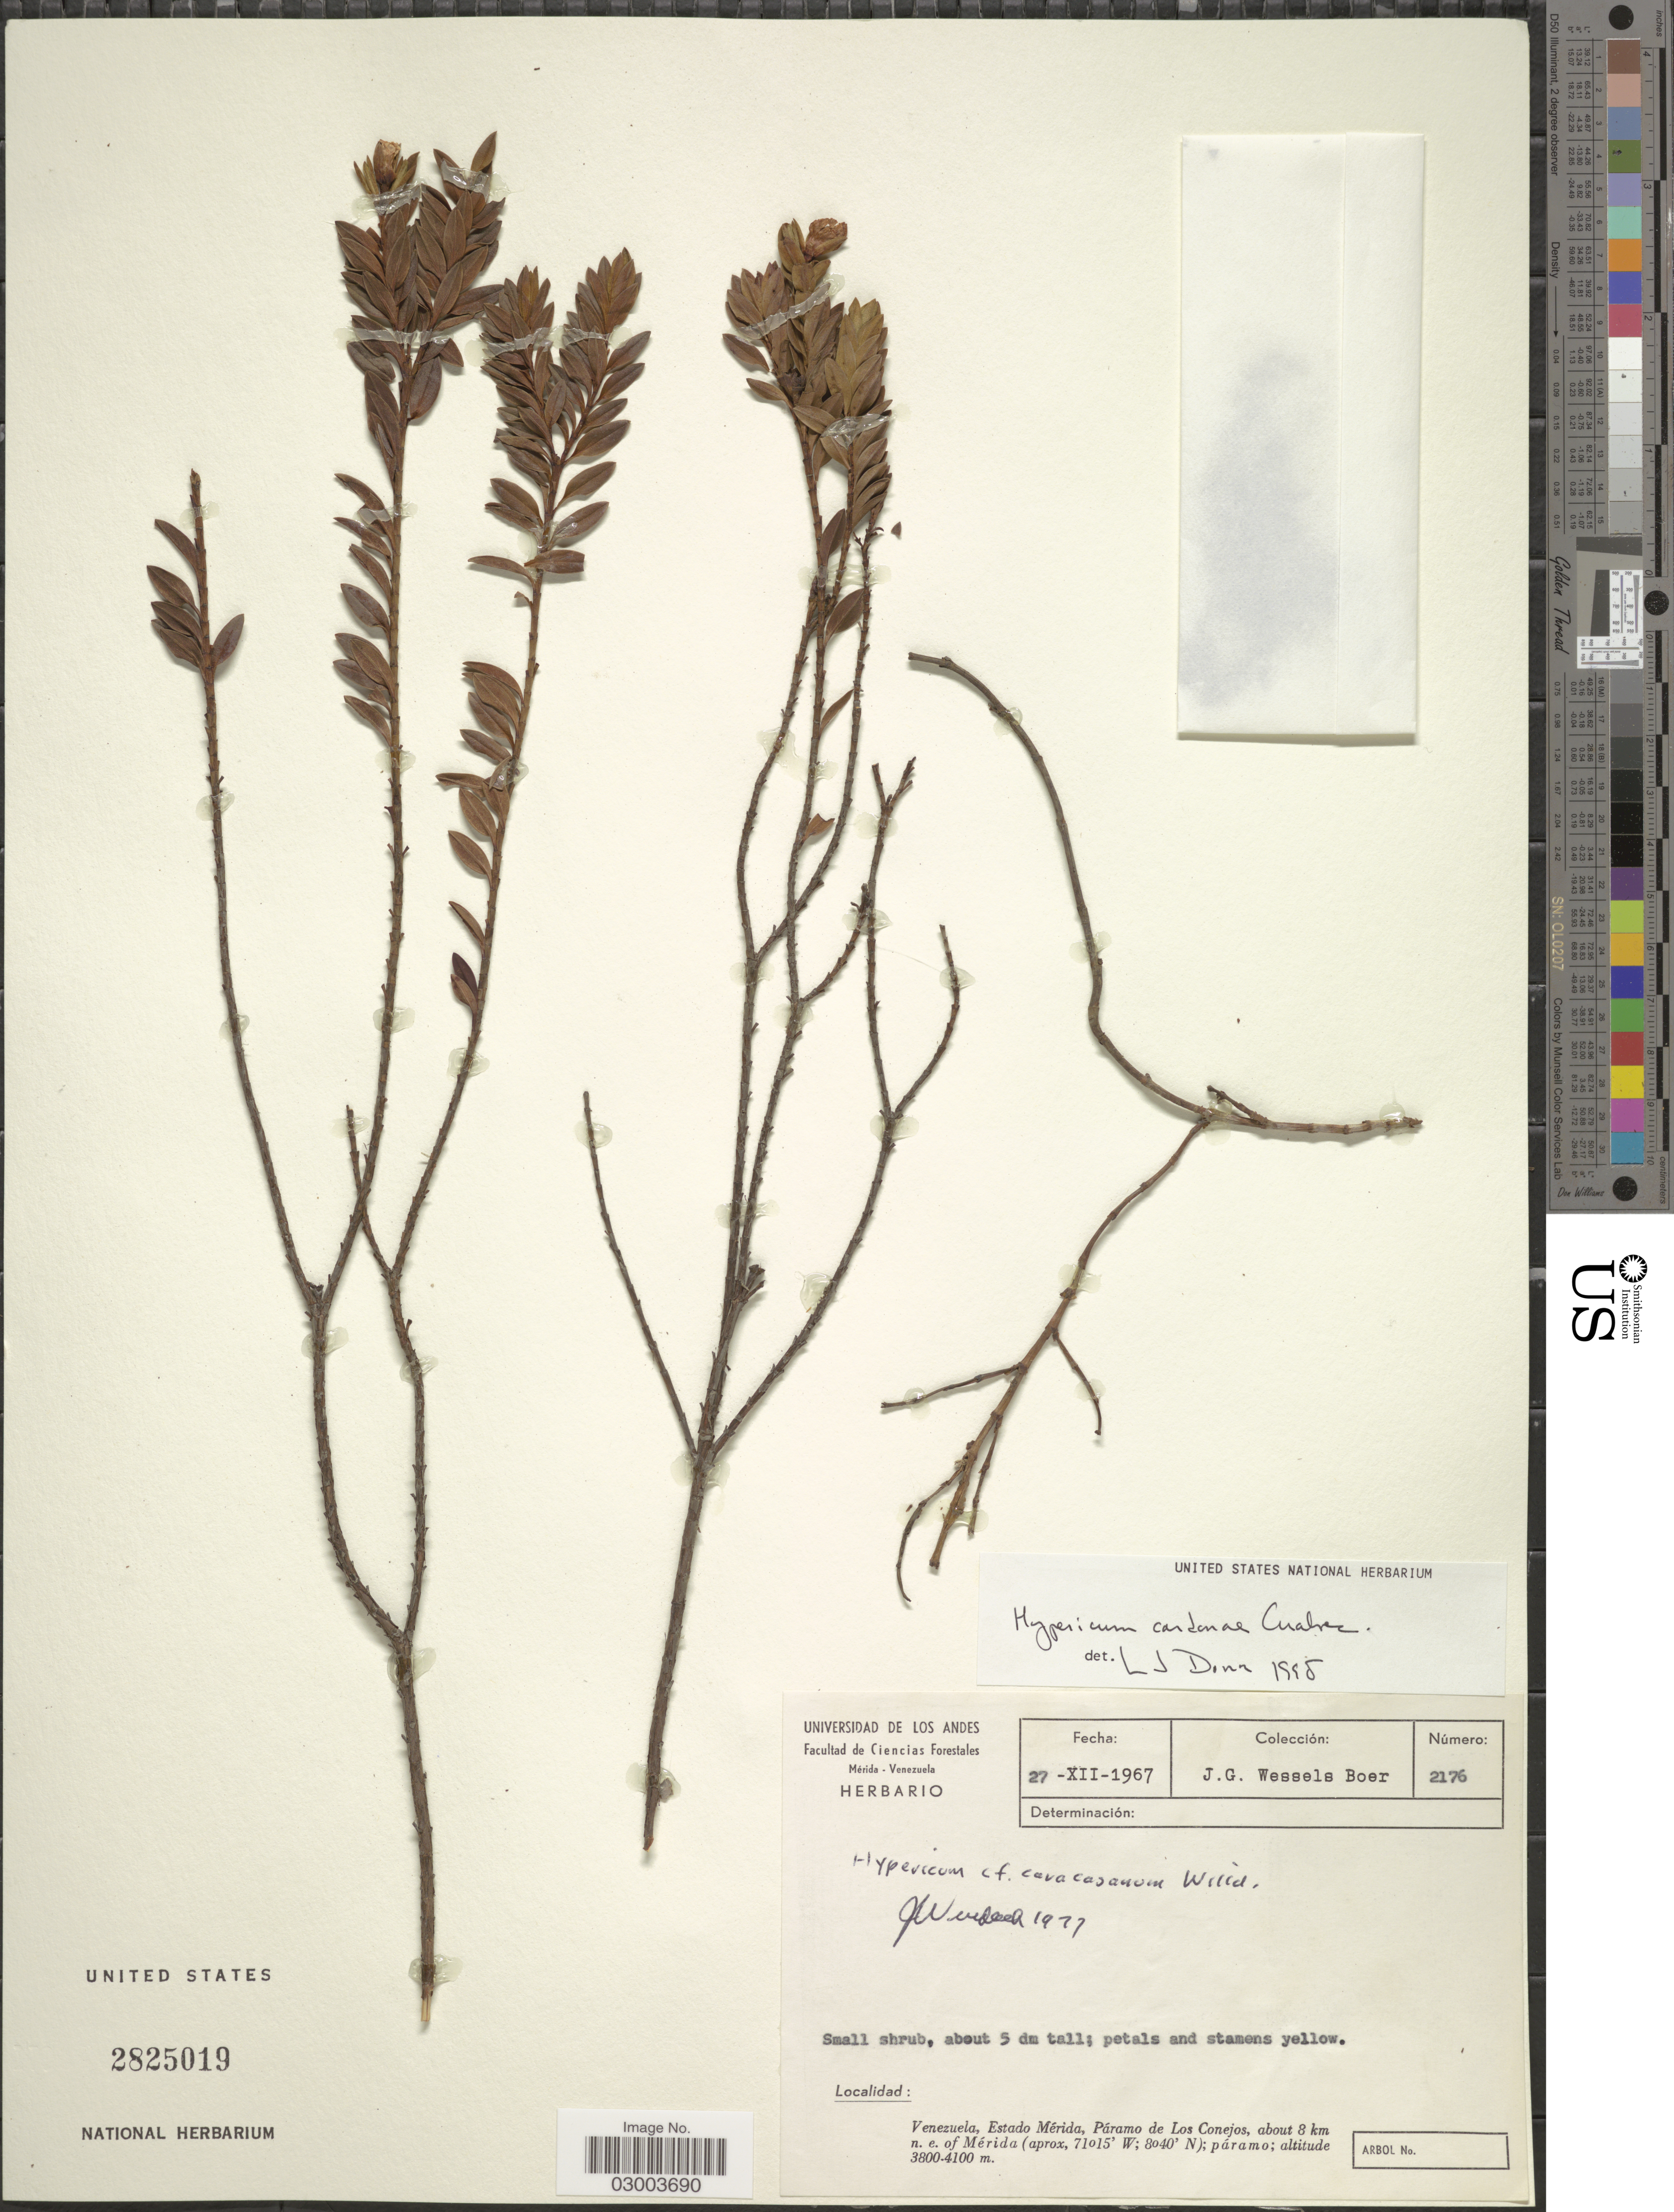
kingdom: Plantae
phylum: Tracheophyta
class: Magnoliopsida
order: Malpighiales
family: Hypericaceae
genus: Hypericum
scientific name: Hypericum cardonae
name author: Cuatrec.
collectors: J. G. Wessels Boer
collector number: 2176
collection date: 1967-12-27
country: Venezuela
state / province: Mérida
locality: Páramo de Los Conejos, about 8 km n.e. of Mérida.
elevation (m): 3800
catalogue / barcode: US 2825019